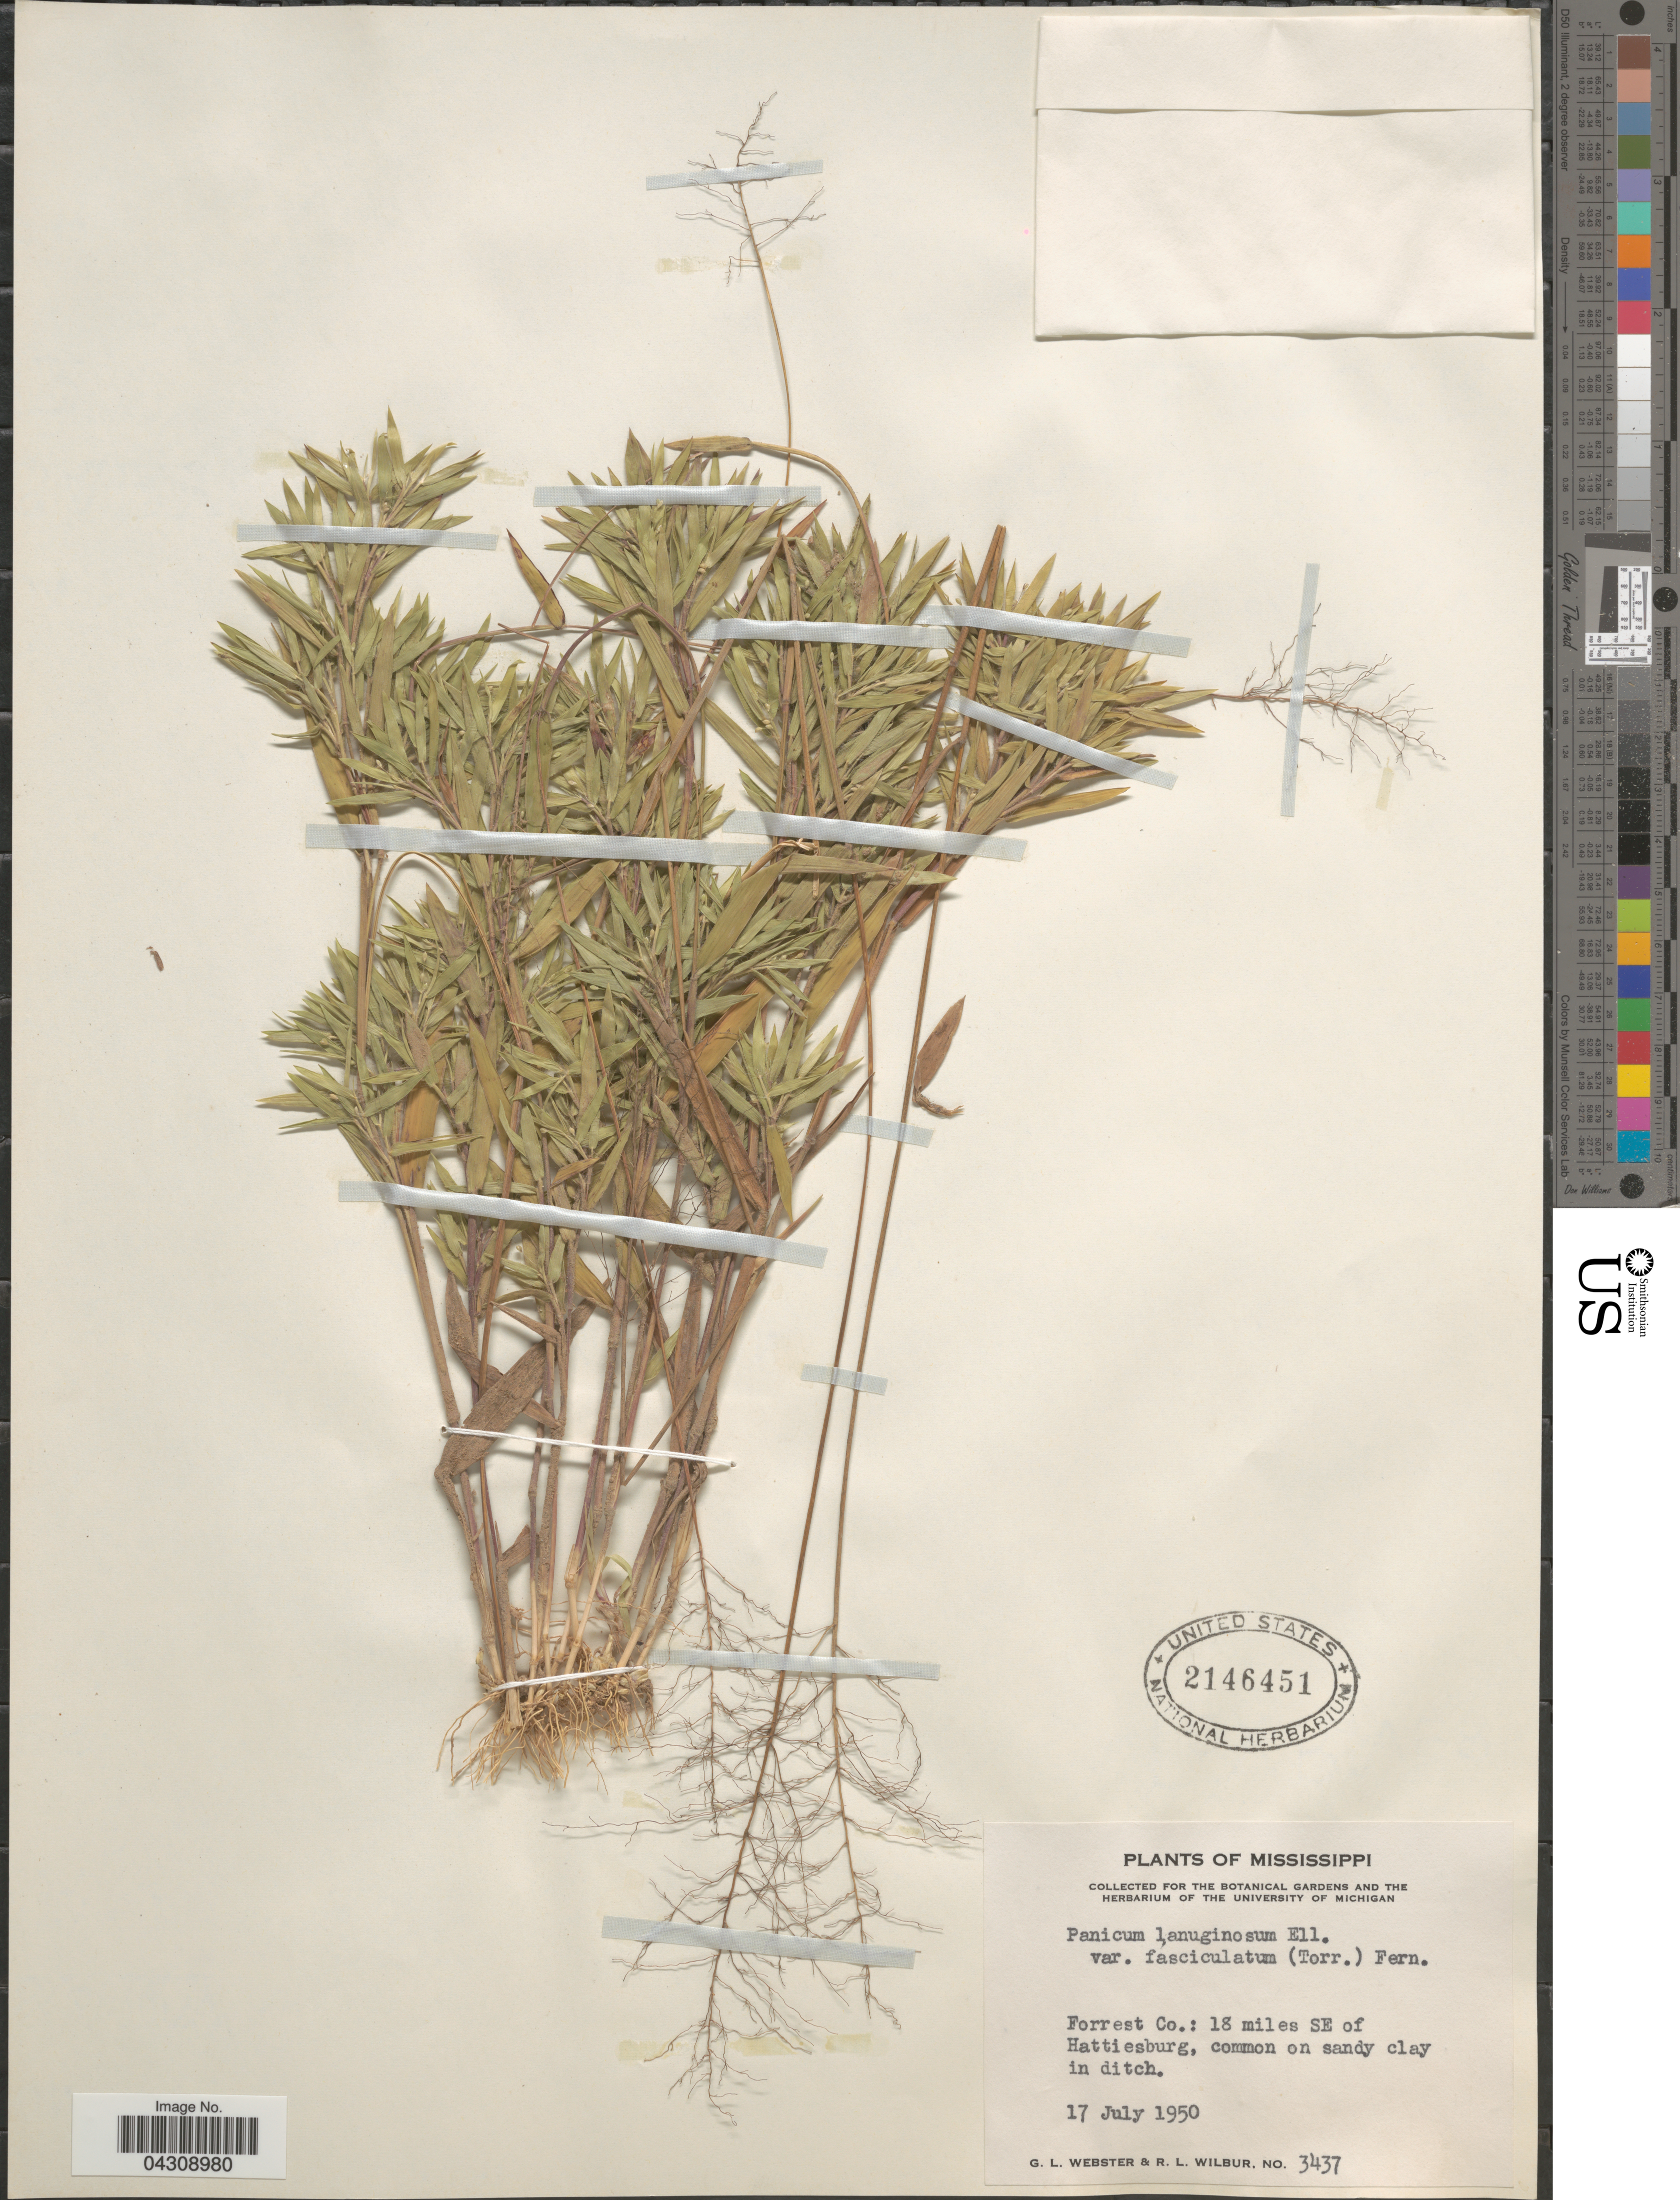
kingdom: Plantae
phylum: Tracheophyta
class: Liliopsida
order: Poales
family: Poaceae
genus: Dichanthelium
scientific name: Dichanthelium acuminatum var. acuminatum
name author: (Sw.) Gould & C.A. Clark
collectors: G. L. Webster & R. L. Wilbur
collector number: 3437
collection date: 1950-07-17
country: United States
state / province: Mississippi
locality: Forrest Co.: 18 miles SE of Hattiesburg.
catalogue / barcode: US 2146451